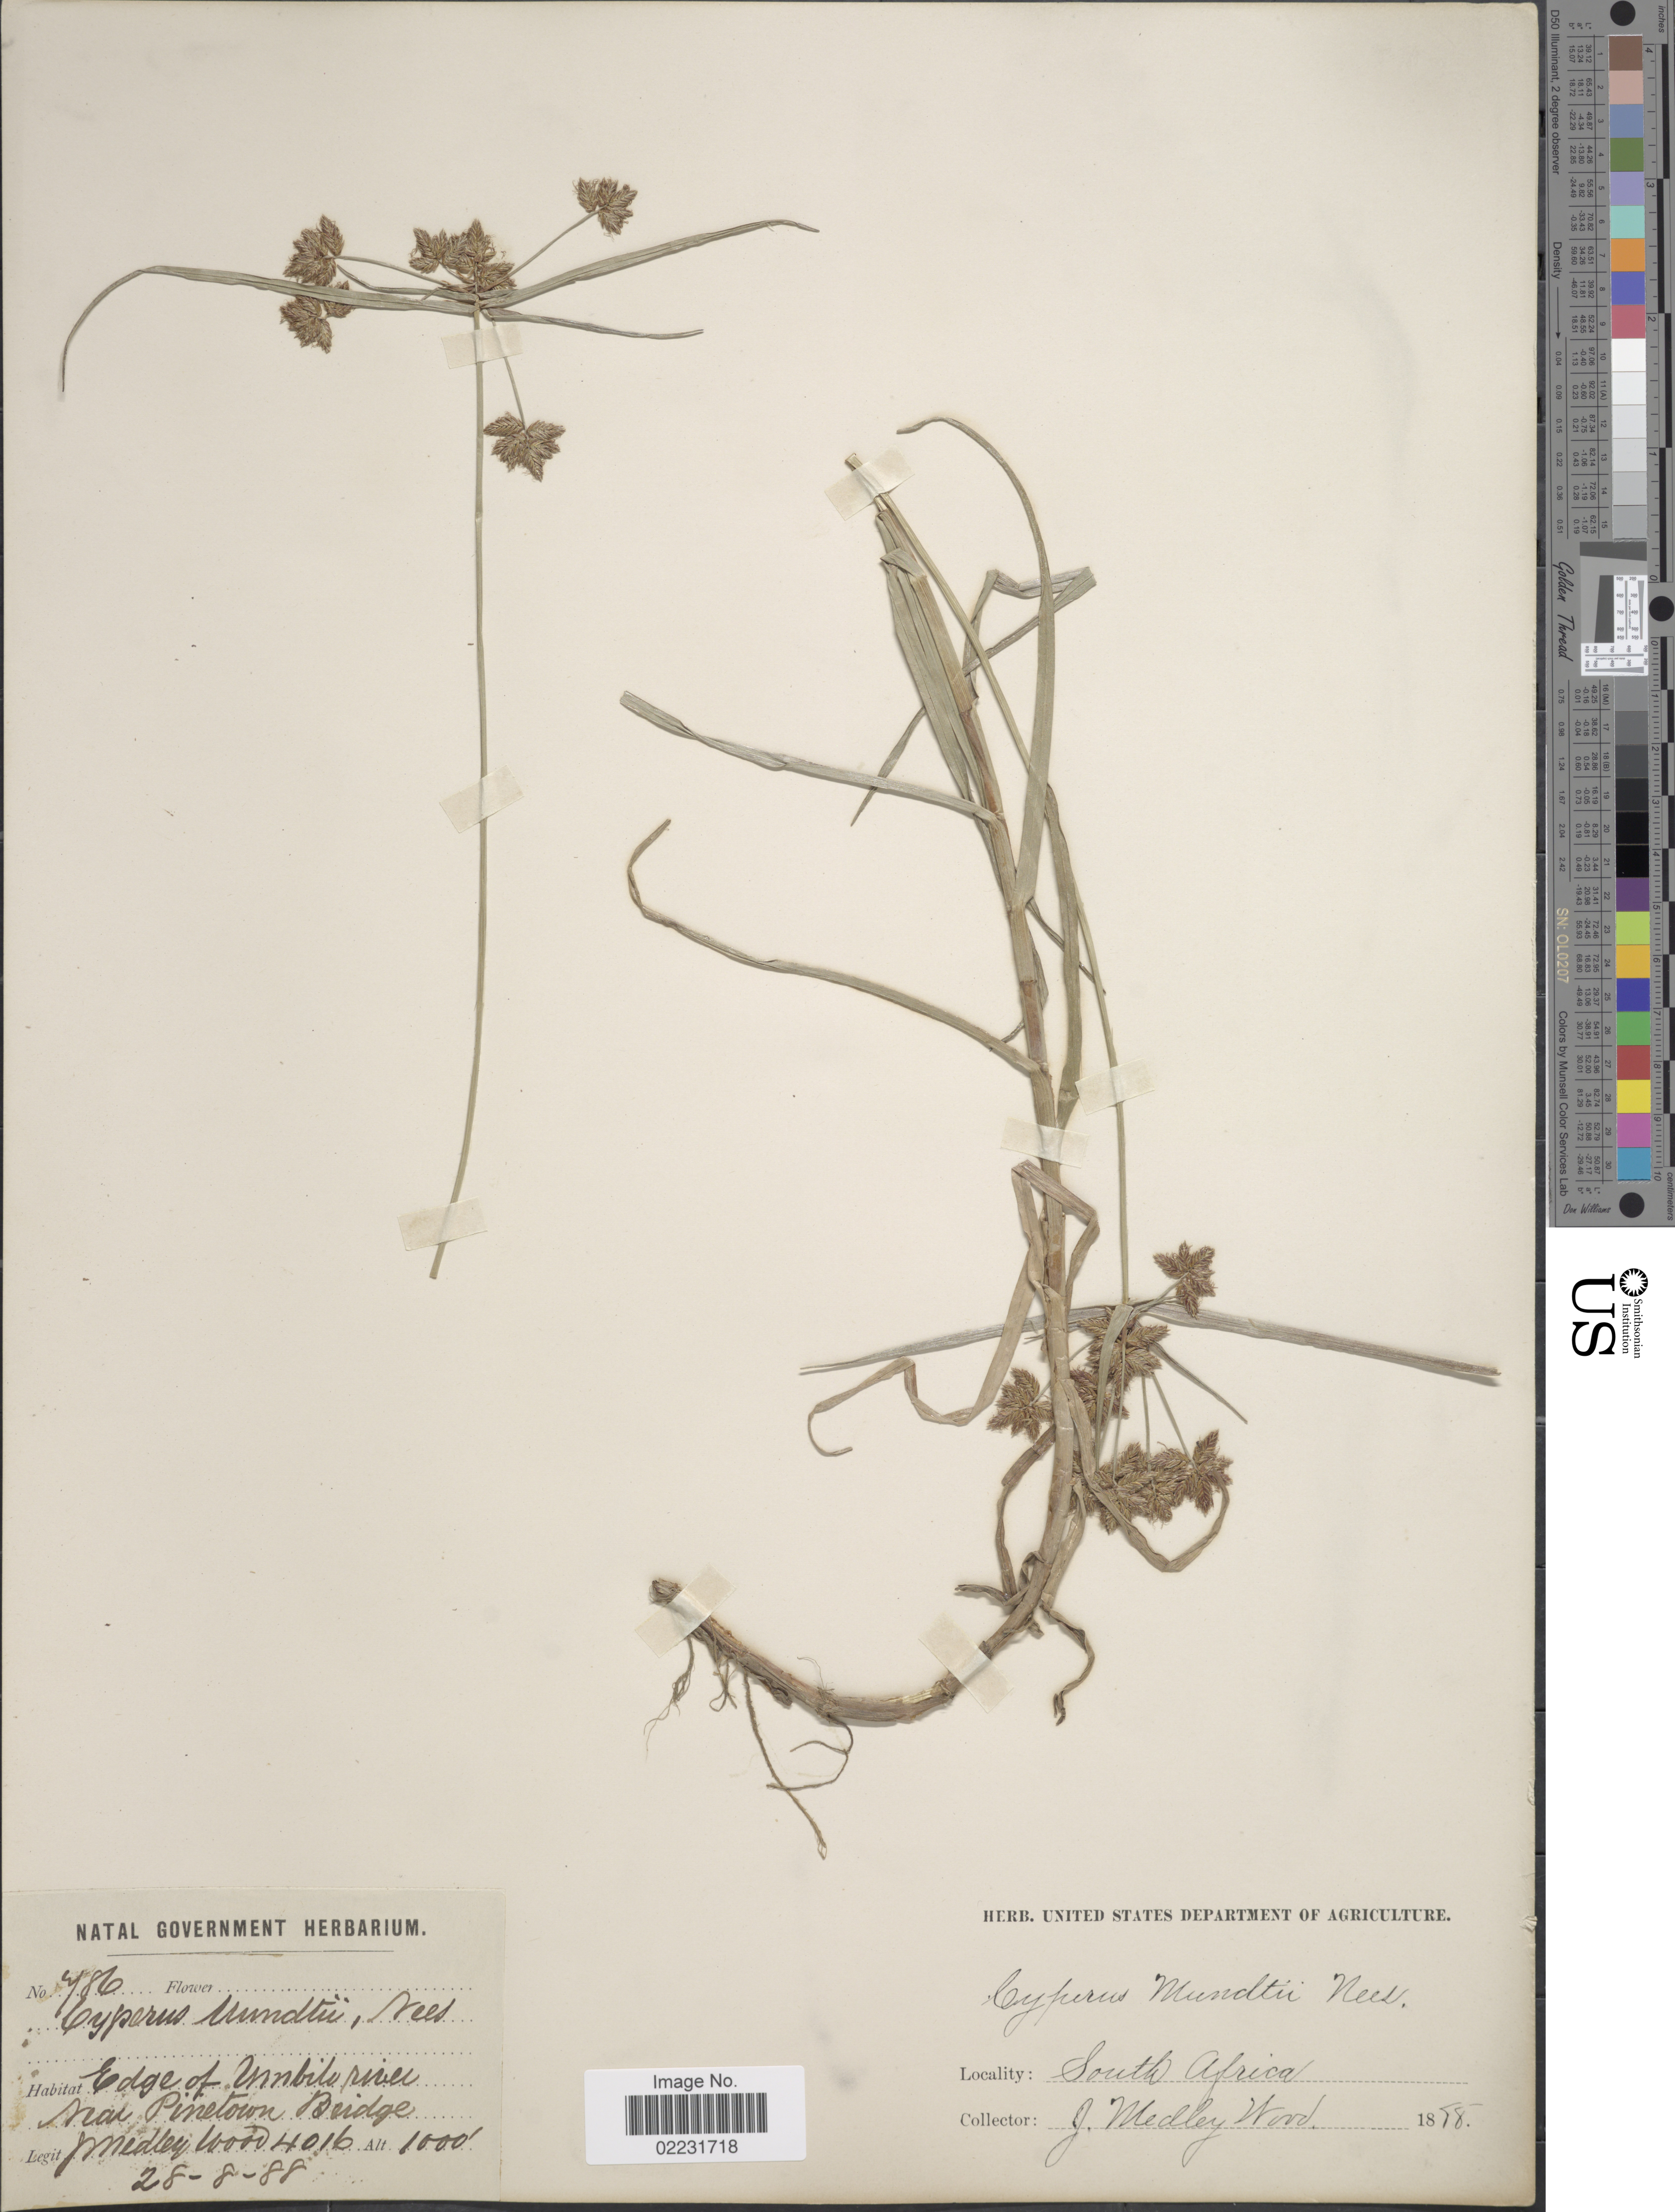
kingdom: Plantae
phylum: Tracheophyta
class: Liliopsida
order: Poales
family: Cyperaceae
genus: Cyperus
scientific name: Cyperus mundtii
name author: (Nees) Kunth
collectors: J. M. Wood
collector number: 786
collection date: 1888-08-28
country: South Africa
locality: Edge of Umbilo River near Pinetown Bridge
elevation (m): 305